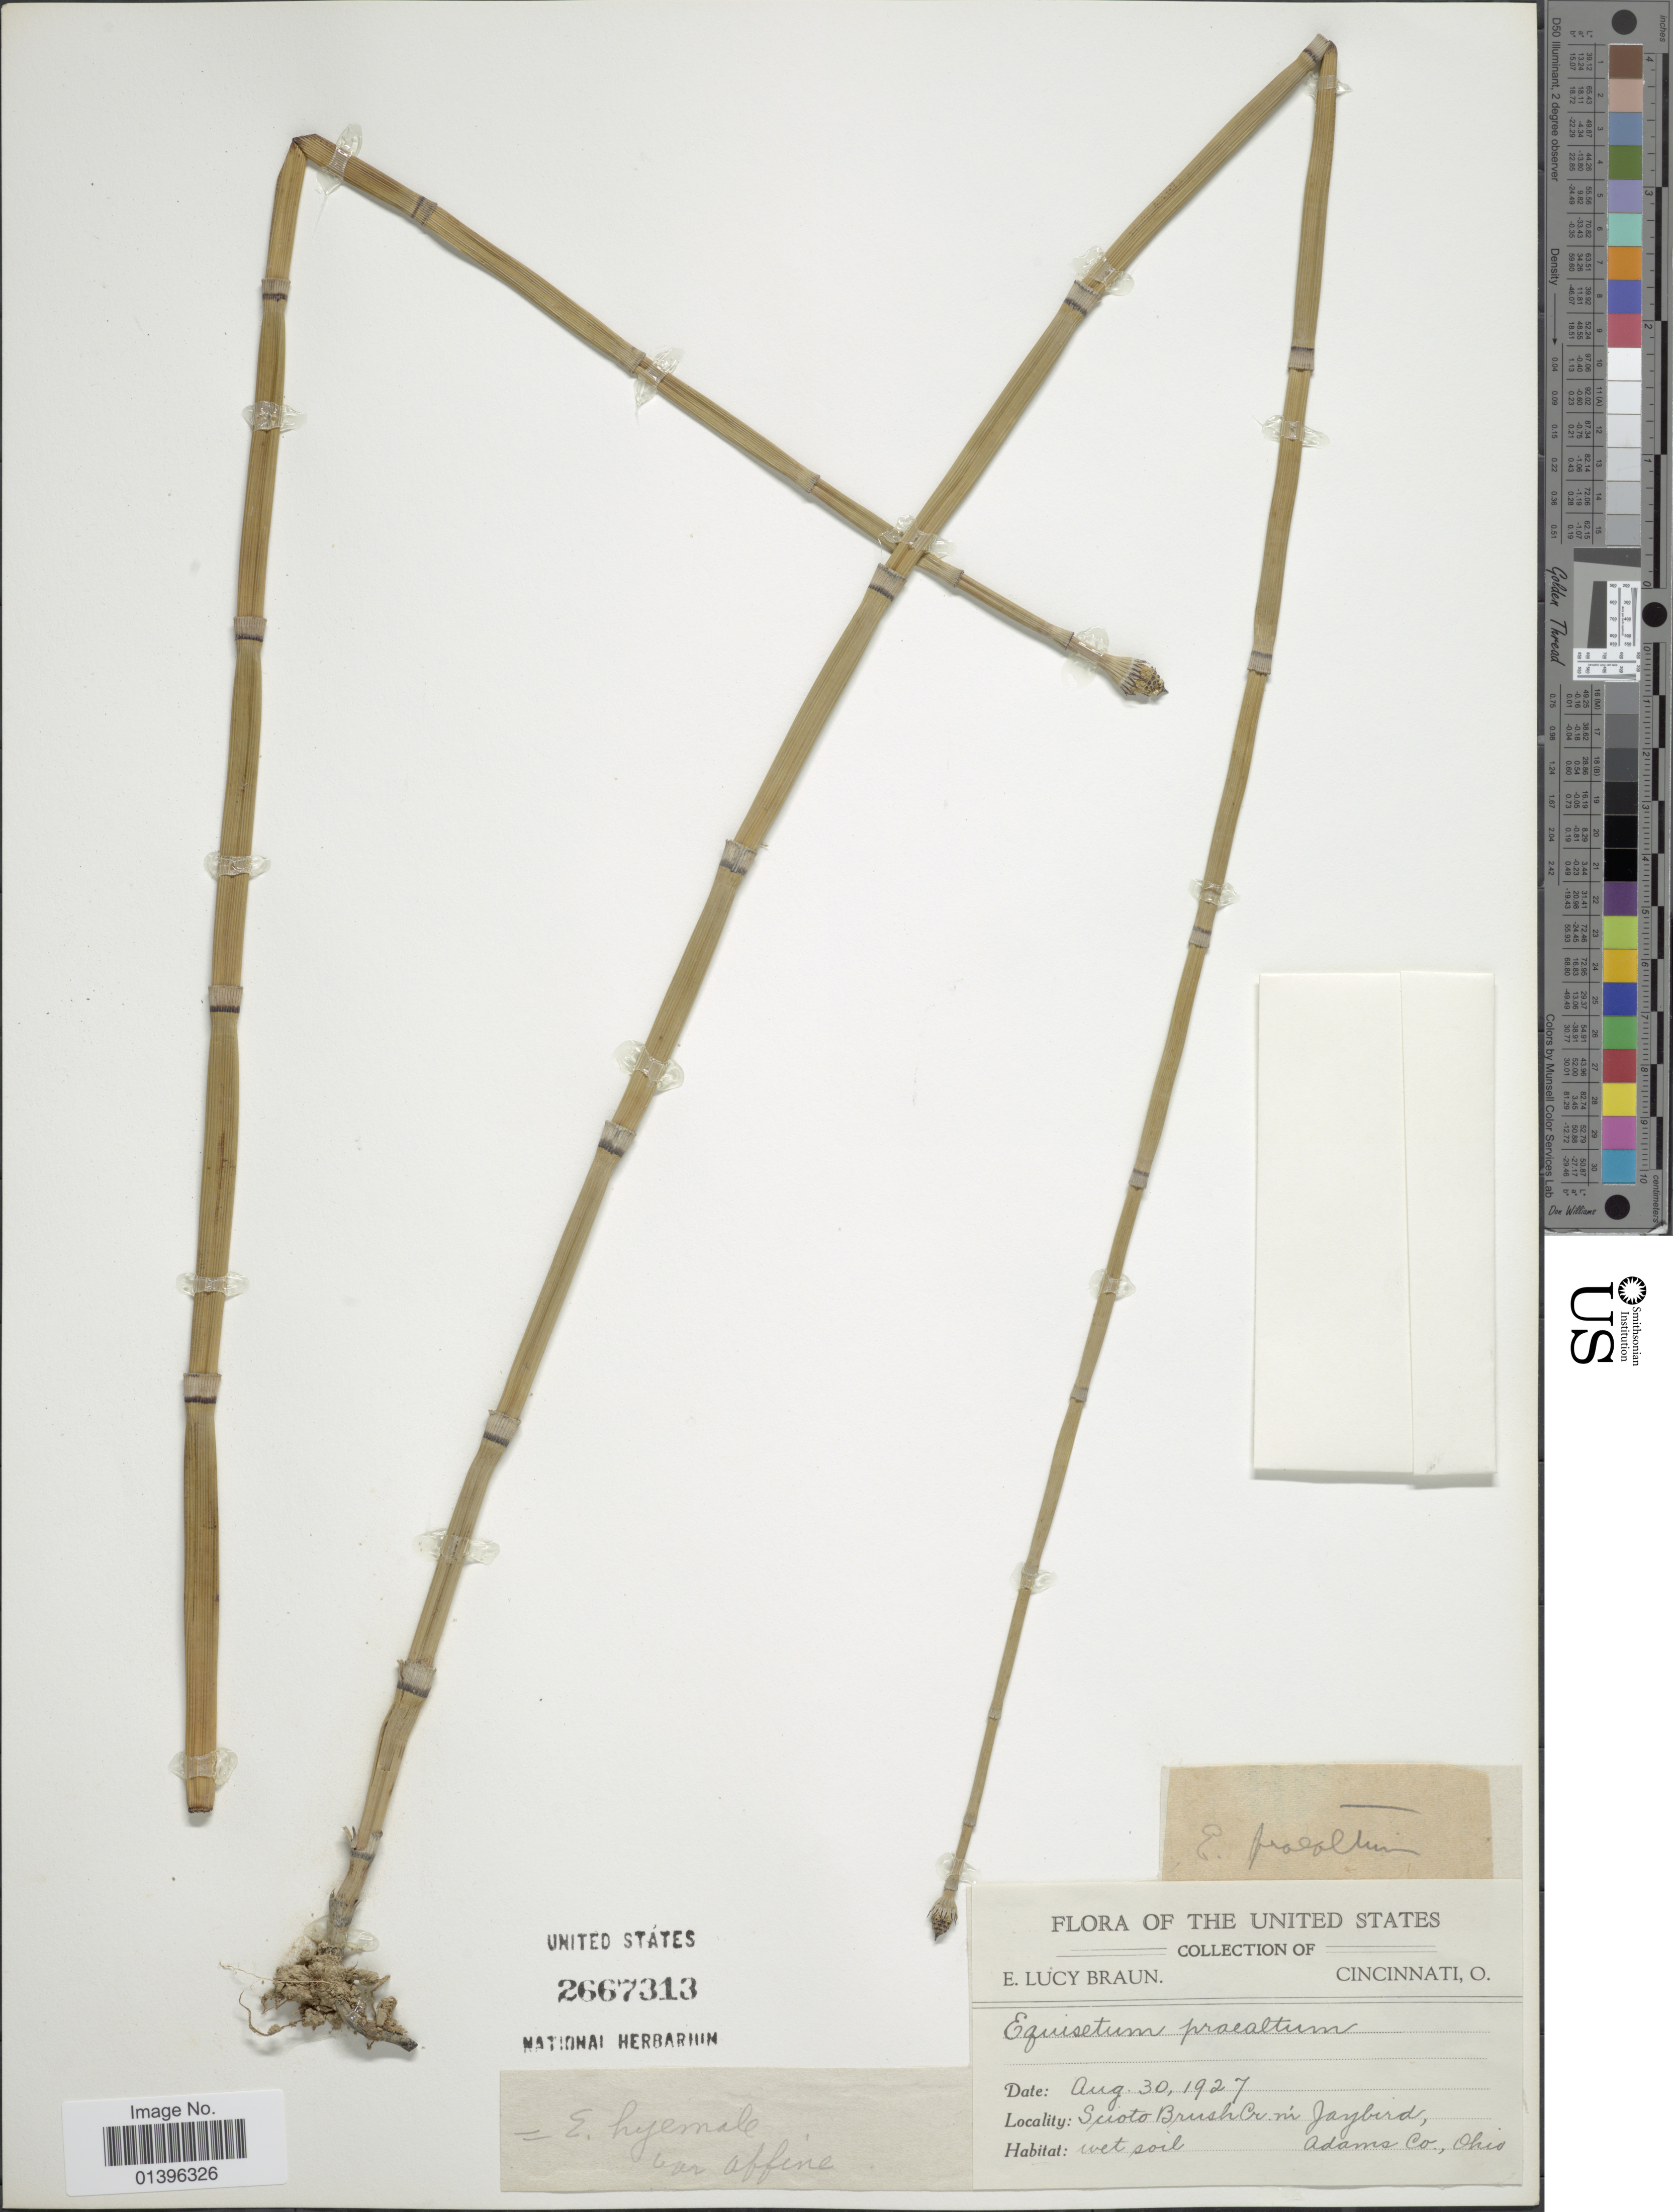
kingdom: Plantae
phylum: Tracheophyta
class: Polypodiopsida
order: Equisetales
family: Equisetaceae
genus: Equisetum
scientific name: Equisetum hyemale var. affine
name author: (Engelm.) A.A. Eaton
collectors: E. L. Braun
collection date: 1927-08-30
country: United States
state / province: Ohio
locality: Cincinnati, O. Scioto Brush Cr. nr Jaybird, Adams Co.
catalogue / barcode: US 2667313